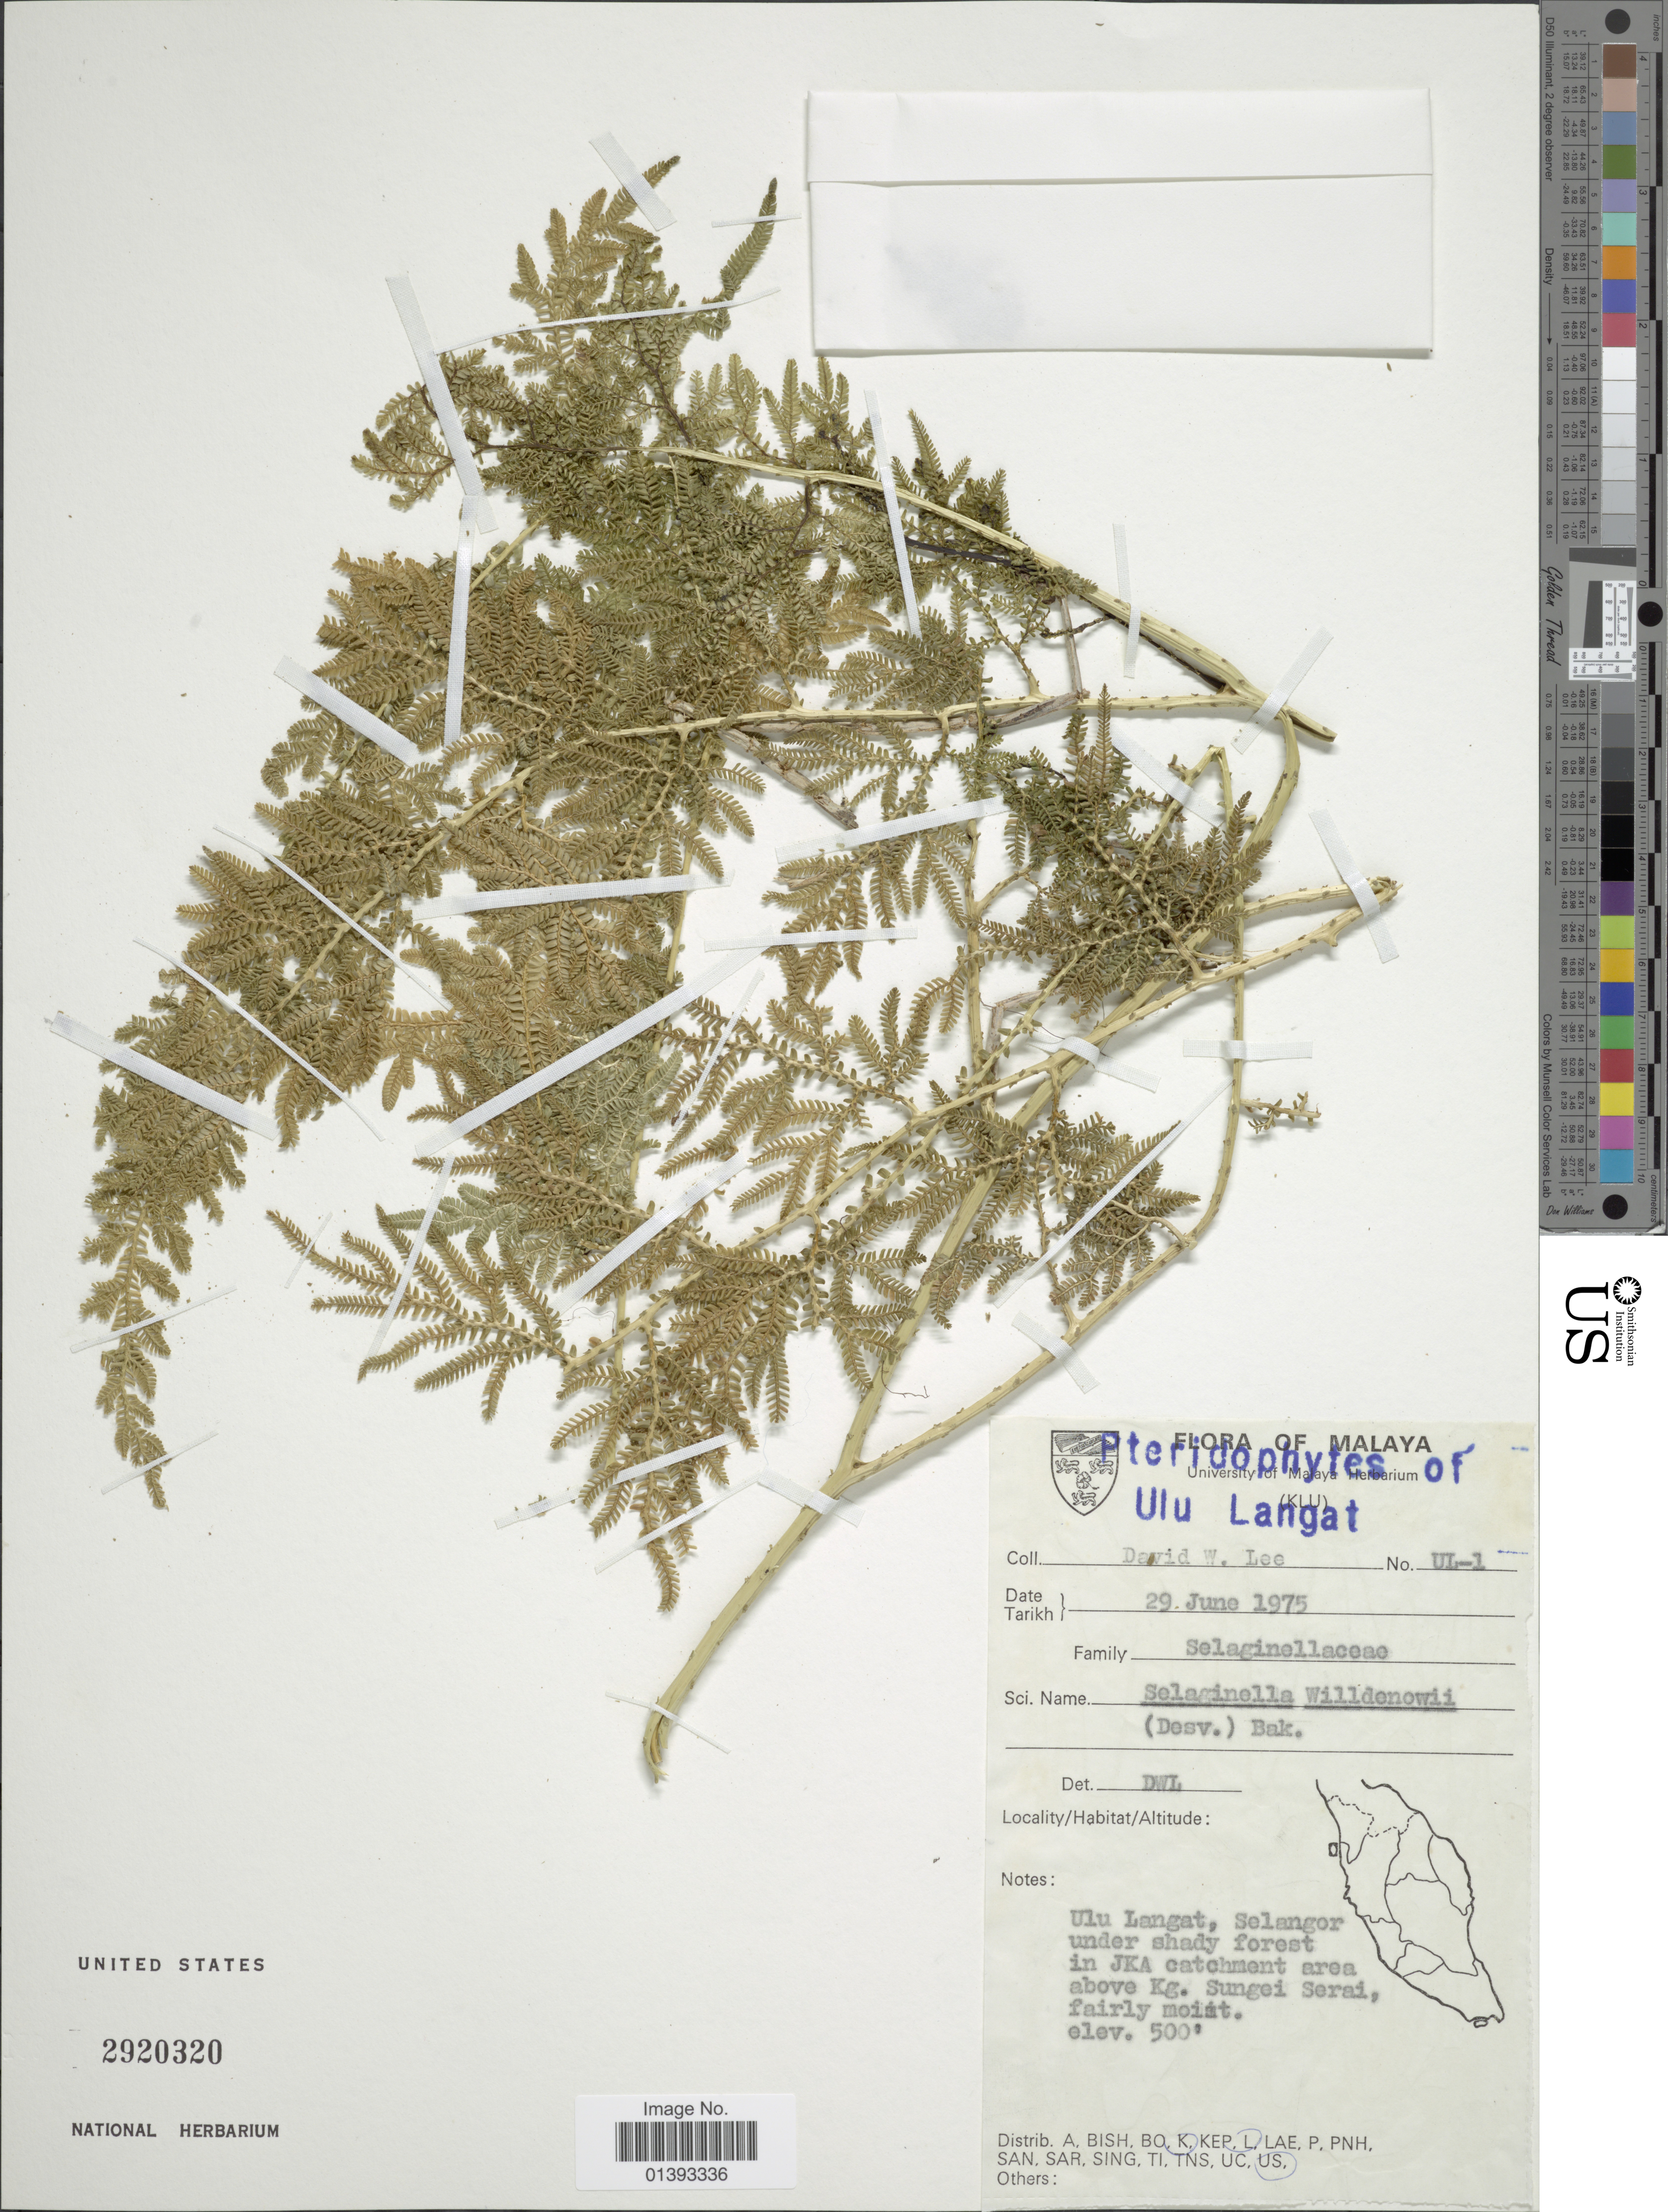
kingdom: Plantae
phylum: Tracheophyta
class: Lycopodiopsida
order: Selaginellales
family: Selaginellaceae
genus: Selaginella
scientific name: Selaginella willdenowii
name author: (Desv. ex Poir.) Baker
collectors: D. Lee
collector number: UL-1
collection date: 1975-06-29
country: Malaysia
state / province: Selangor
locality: Malaya, Ulu Langat, Selangor under shady forest in JKA catchment area above Kg. Sungei Serai, fairly moist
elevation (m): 152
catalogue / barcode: US 2920320